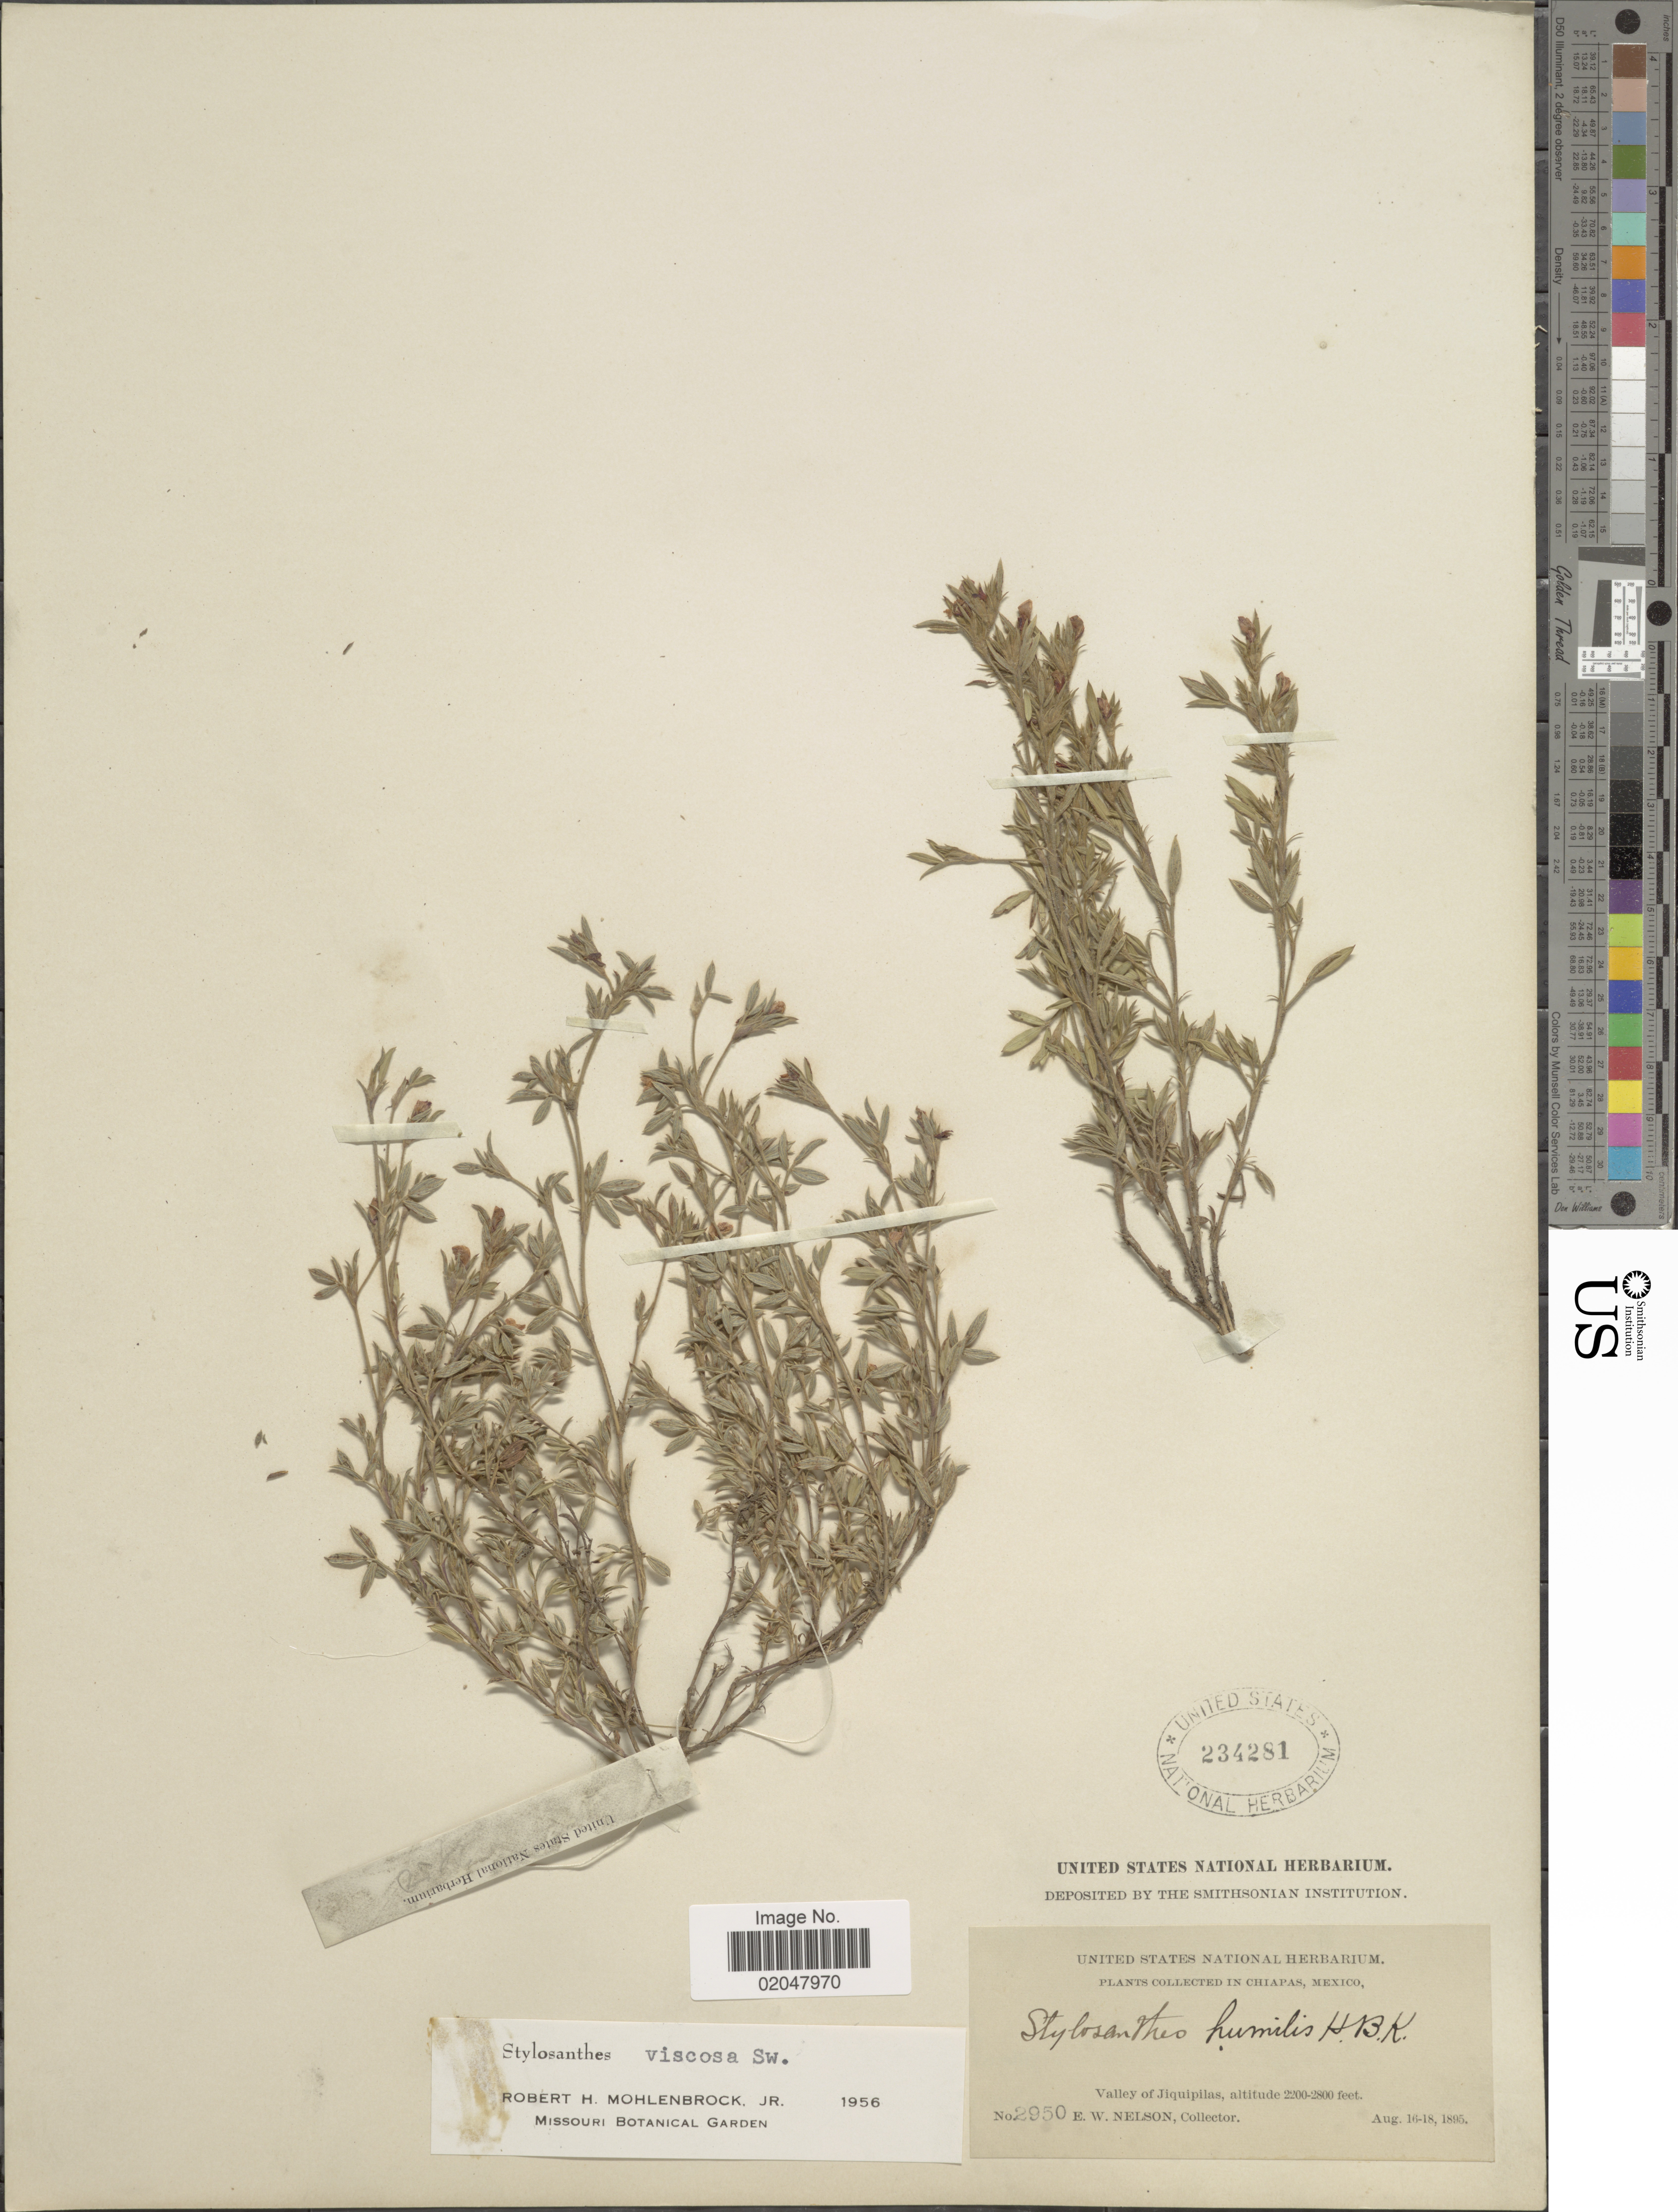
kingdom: Plantae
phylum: Tracheophyta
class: Magnoliopsida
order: Fabales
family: Fabaceae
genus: Stylosanthes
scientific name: Stylosanthes viscosa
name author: Sw.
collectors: E. W. Nelson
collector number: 2950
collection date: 1895-08-16/1895-08-18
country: Mexico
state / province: Chiapas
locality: Valley of Jiquipilas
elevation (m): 671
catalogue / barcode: US 234281